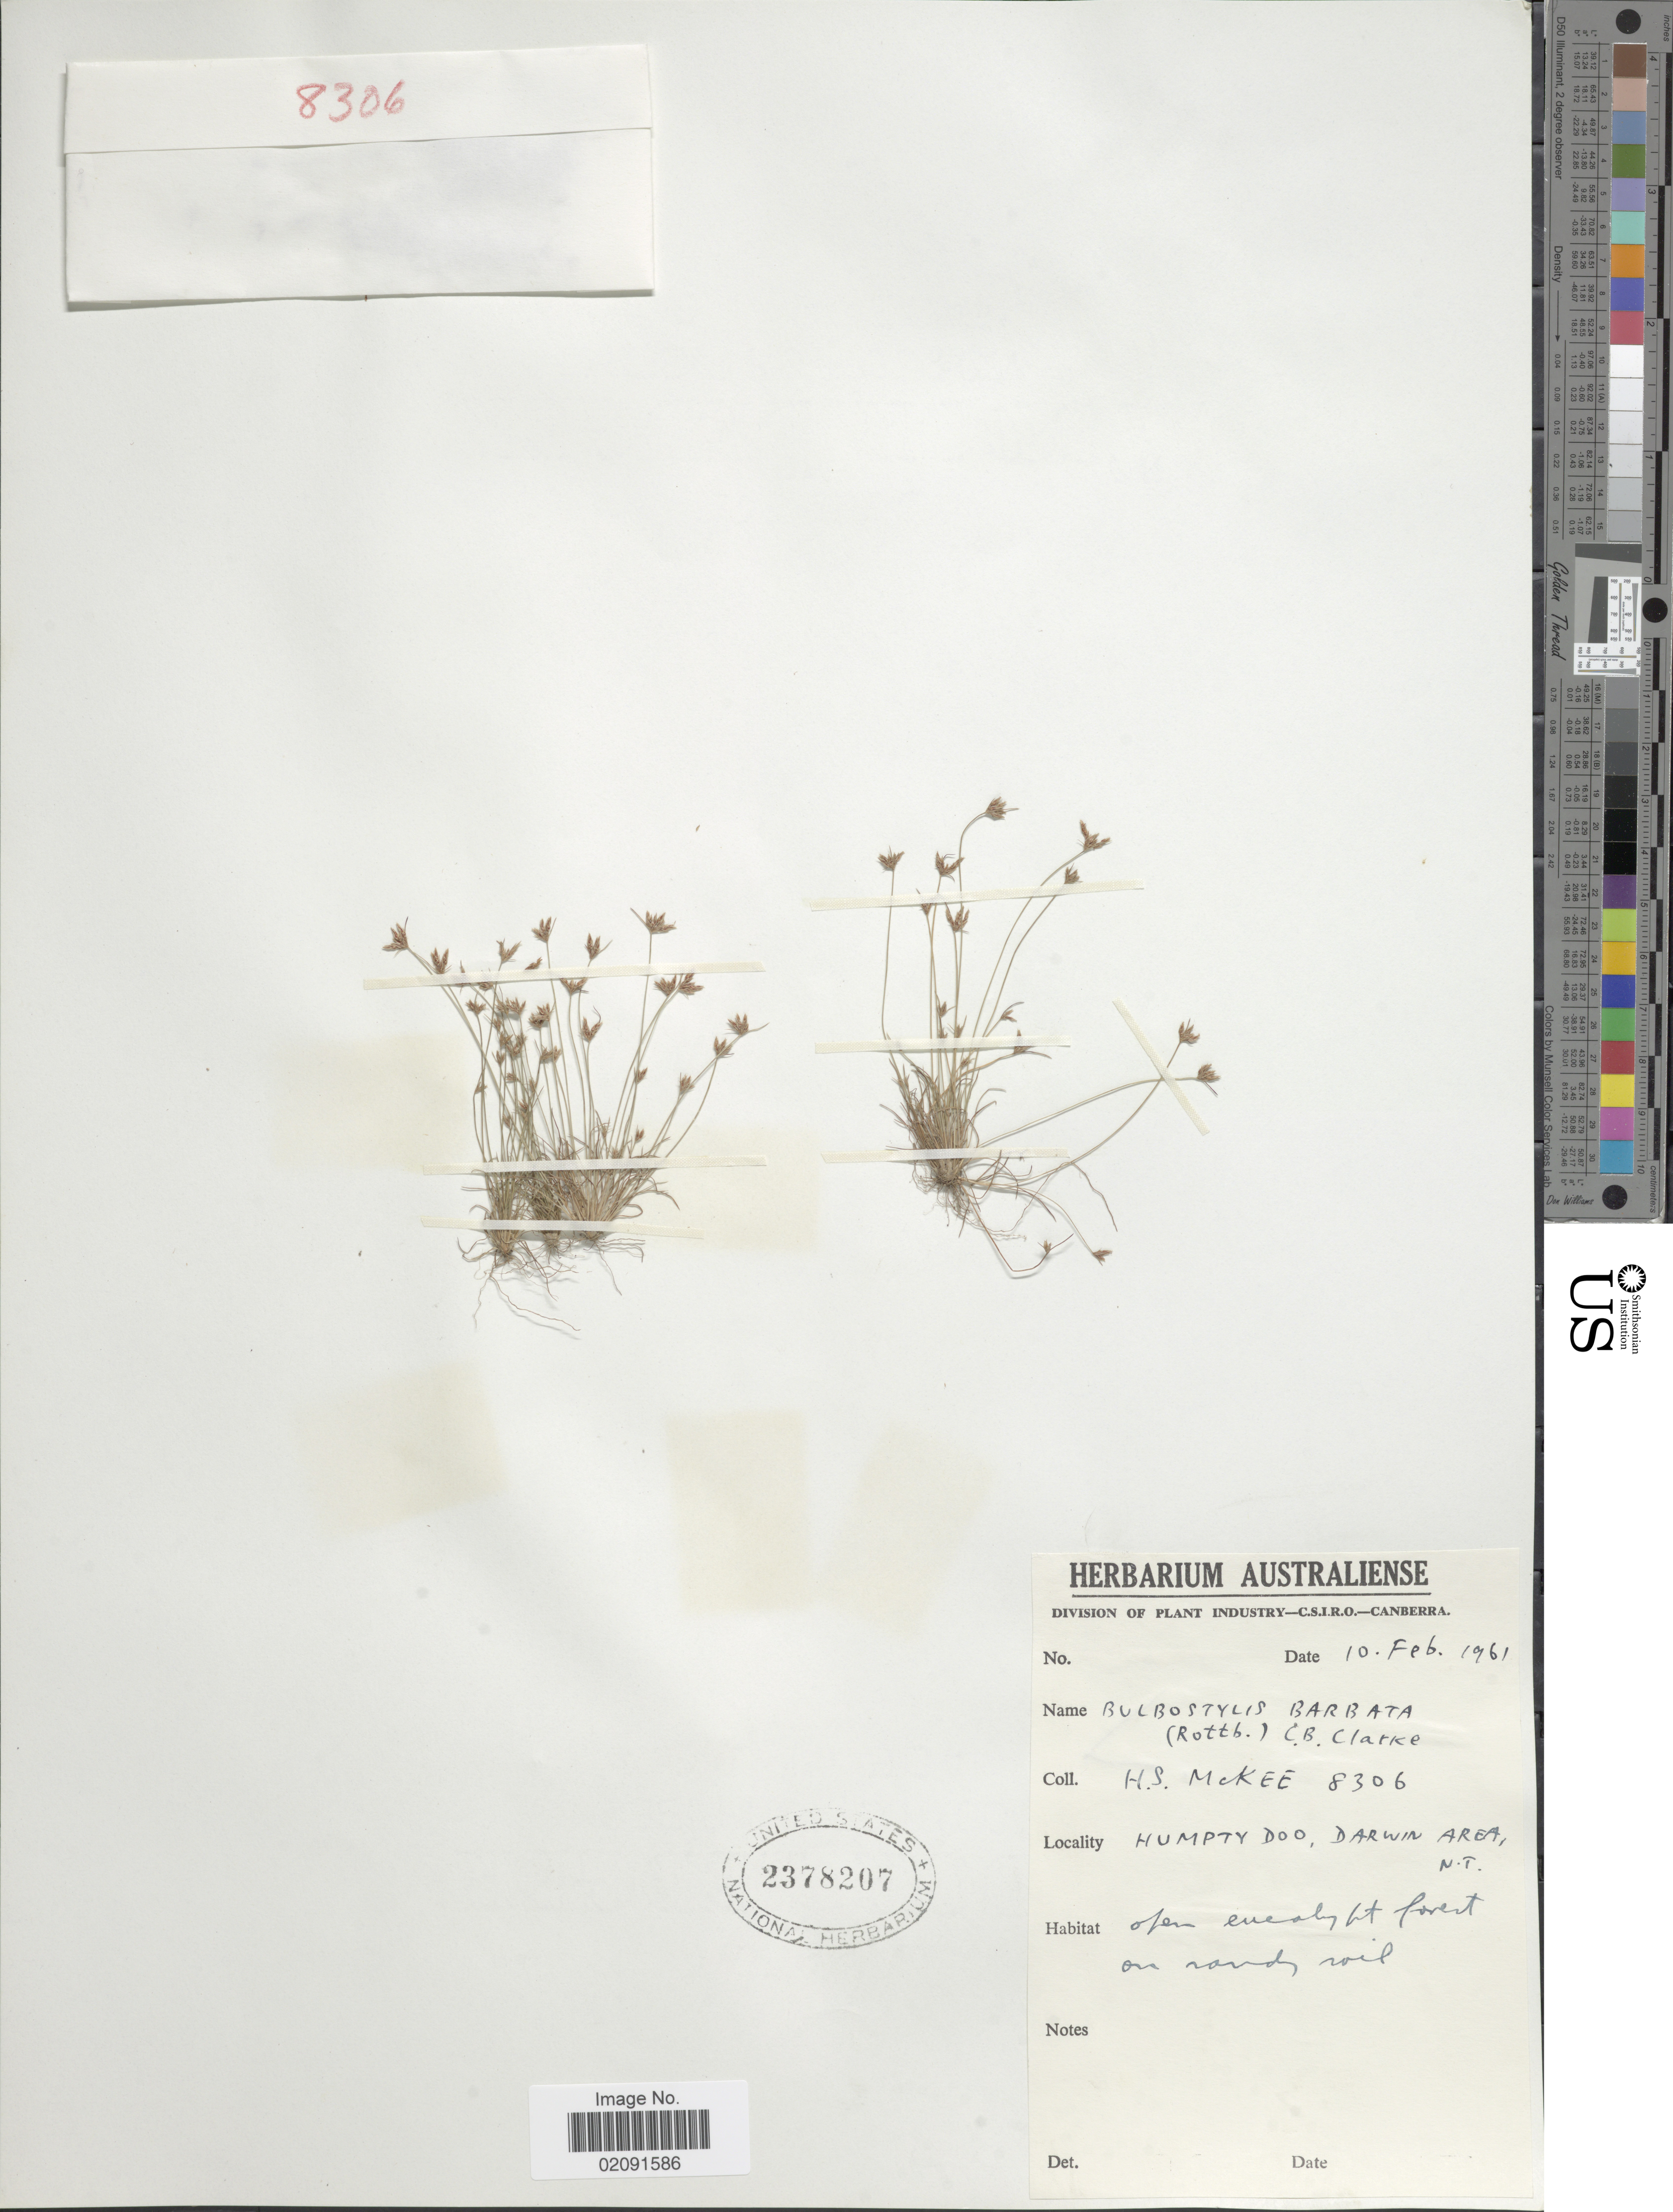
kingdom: Plantae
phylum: Tracheophyta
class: Liliopsida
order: Poales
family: Cyperaceae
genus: Bulbostylis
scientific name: Bulbostylis barbata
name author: (Rottb.) C.B. Clarke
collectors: H. S. McKee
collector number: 8306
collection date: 1961-02-10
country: Australia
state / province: Northern Territory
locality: Humpty Doo, Darwin Area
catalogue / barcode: US 2378207